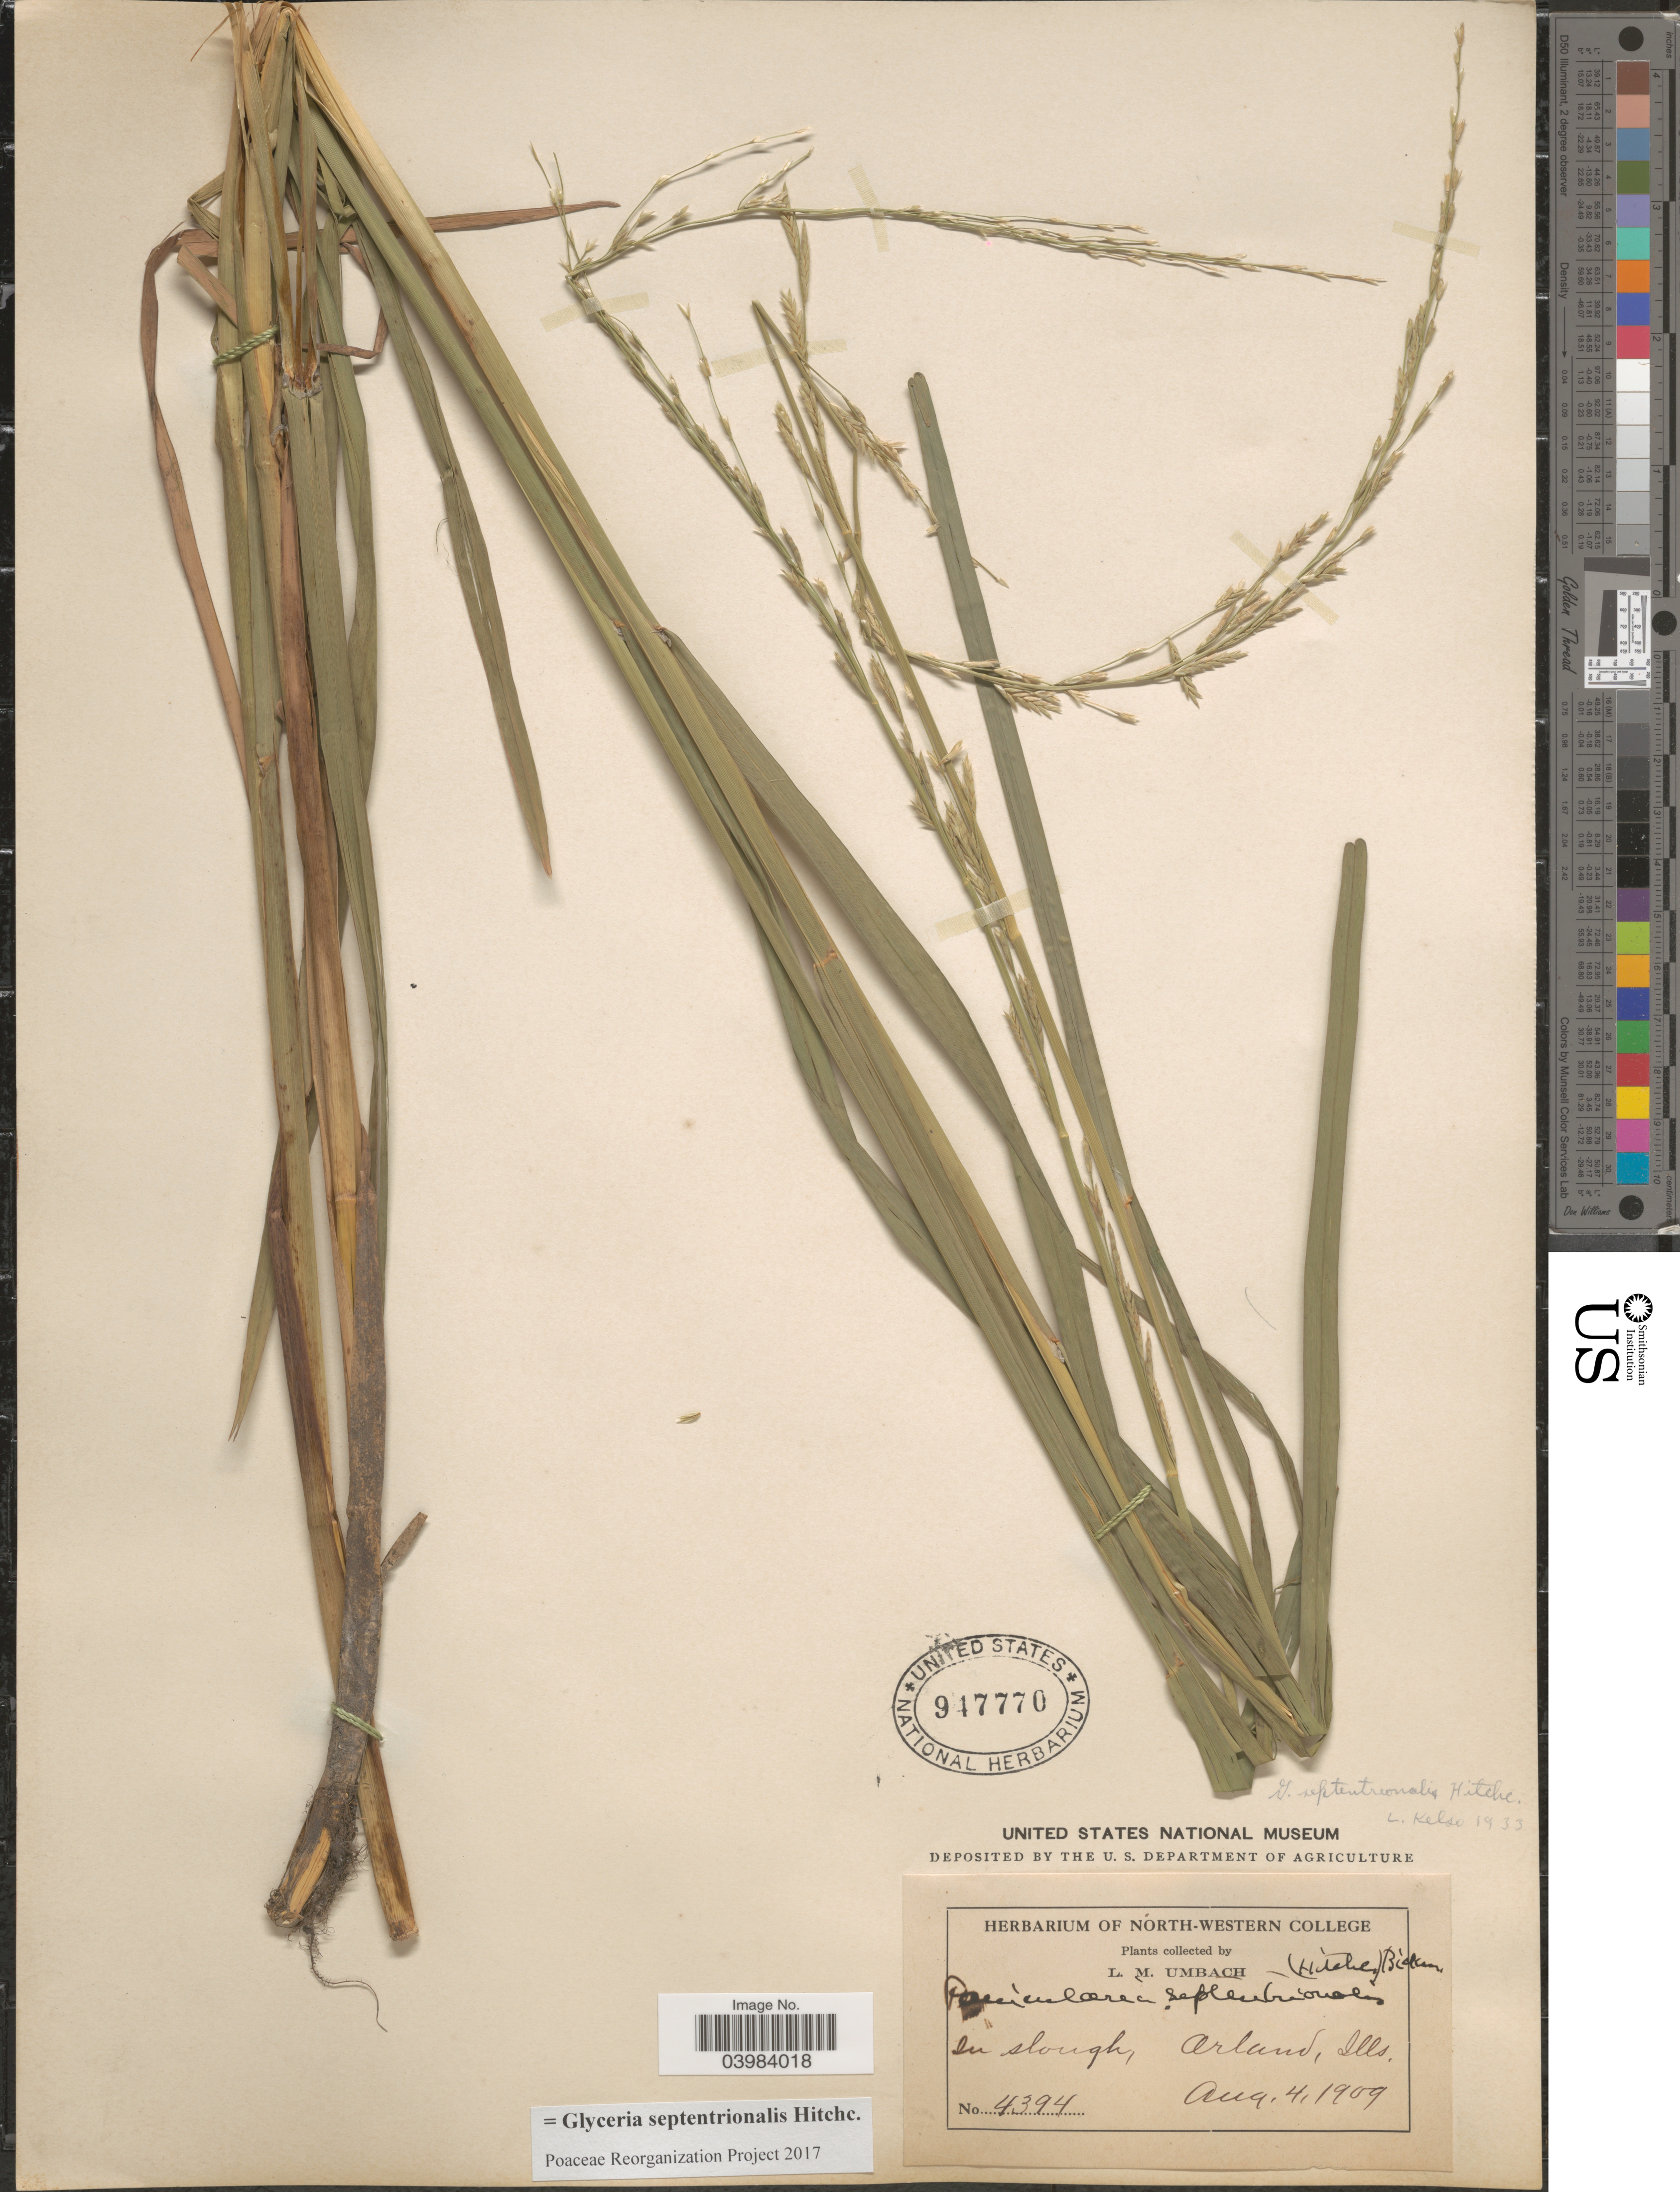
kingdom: Plantae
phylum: Tracheophyta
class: Liliopsida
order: Poales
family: Poaceae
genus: Glyceria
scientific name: Glyceria septentrionalis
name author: Hitchc.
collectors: L. M. Umbach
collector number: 4394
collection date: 1909-08-04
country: United States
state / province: Illinois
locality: In slough, Arland.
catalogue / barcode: US 947770